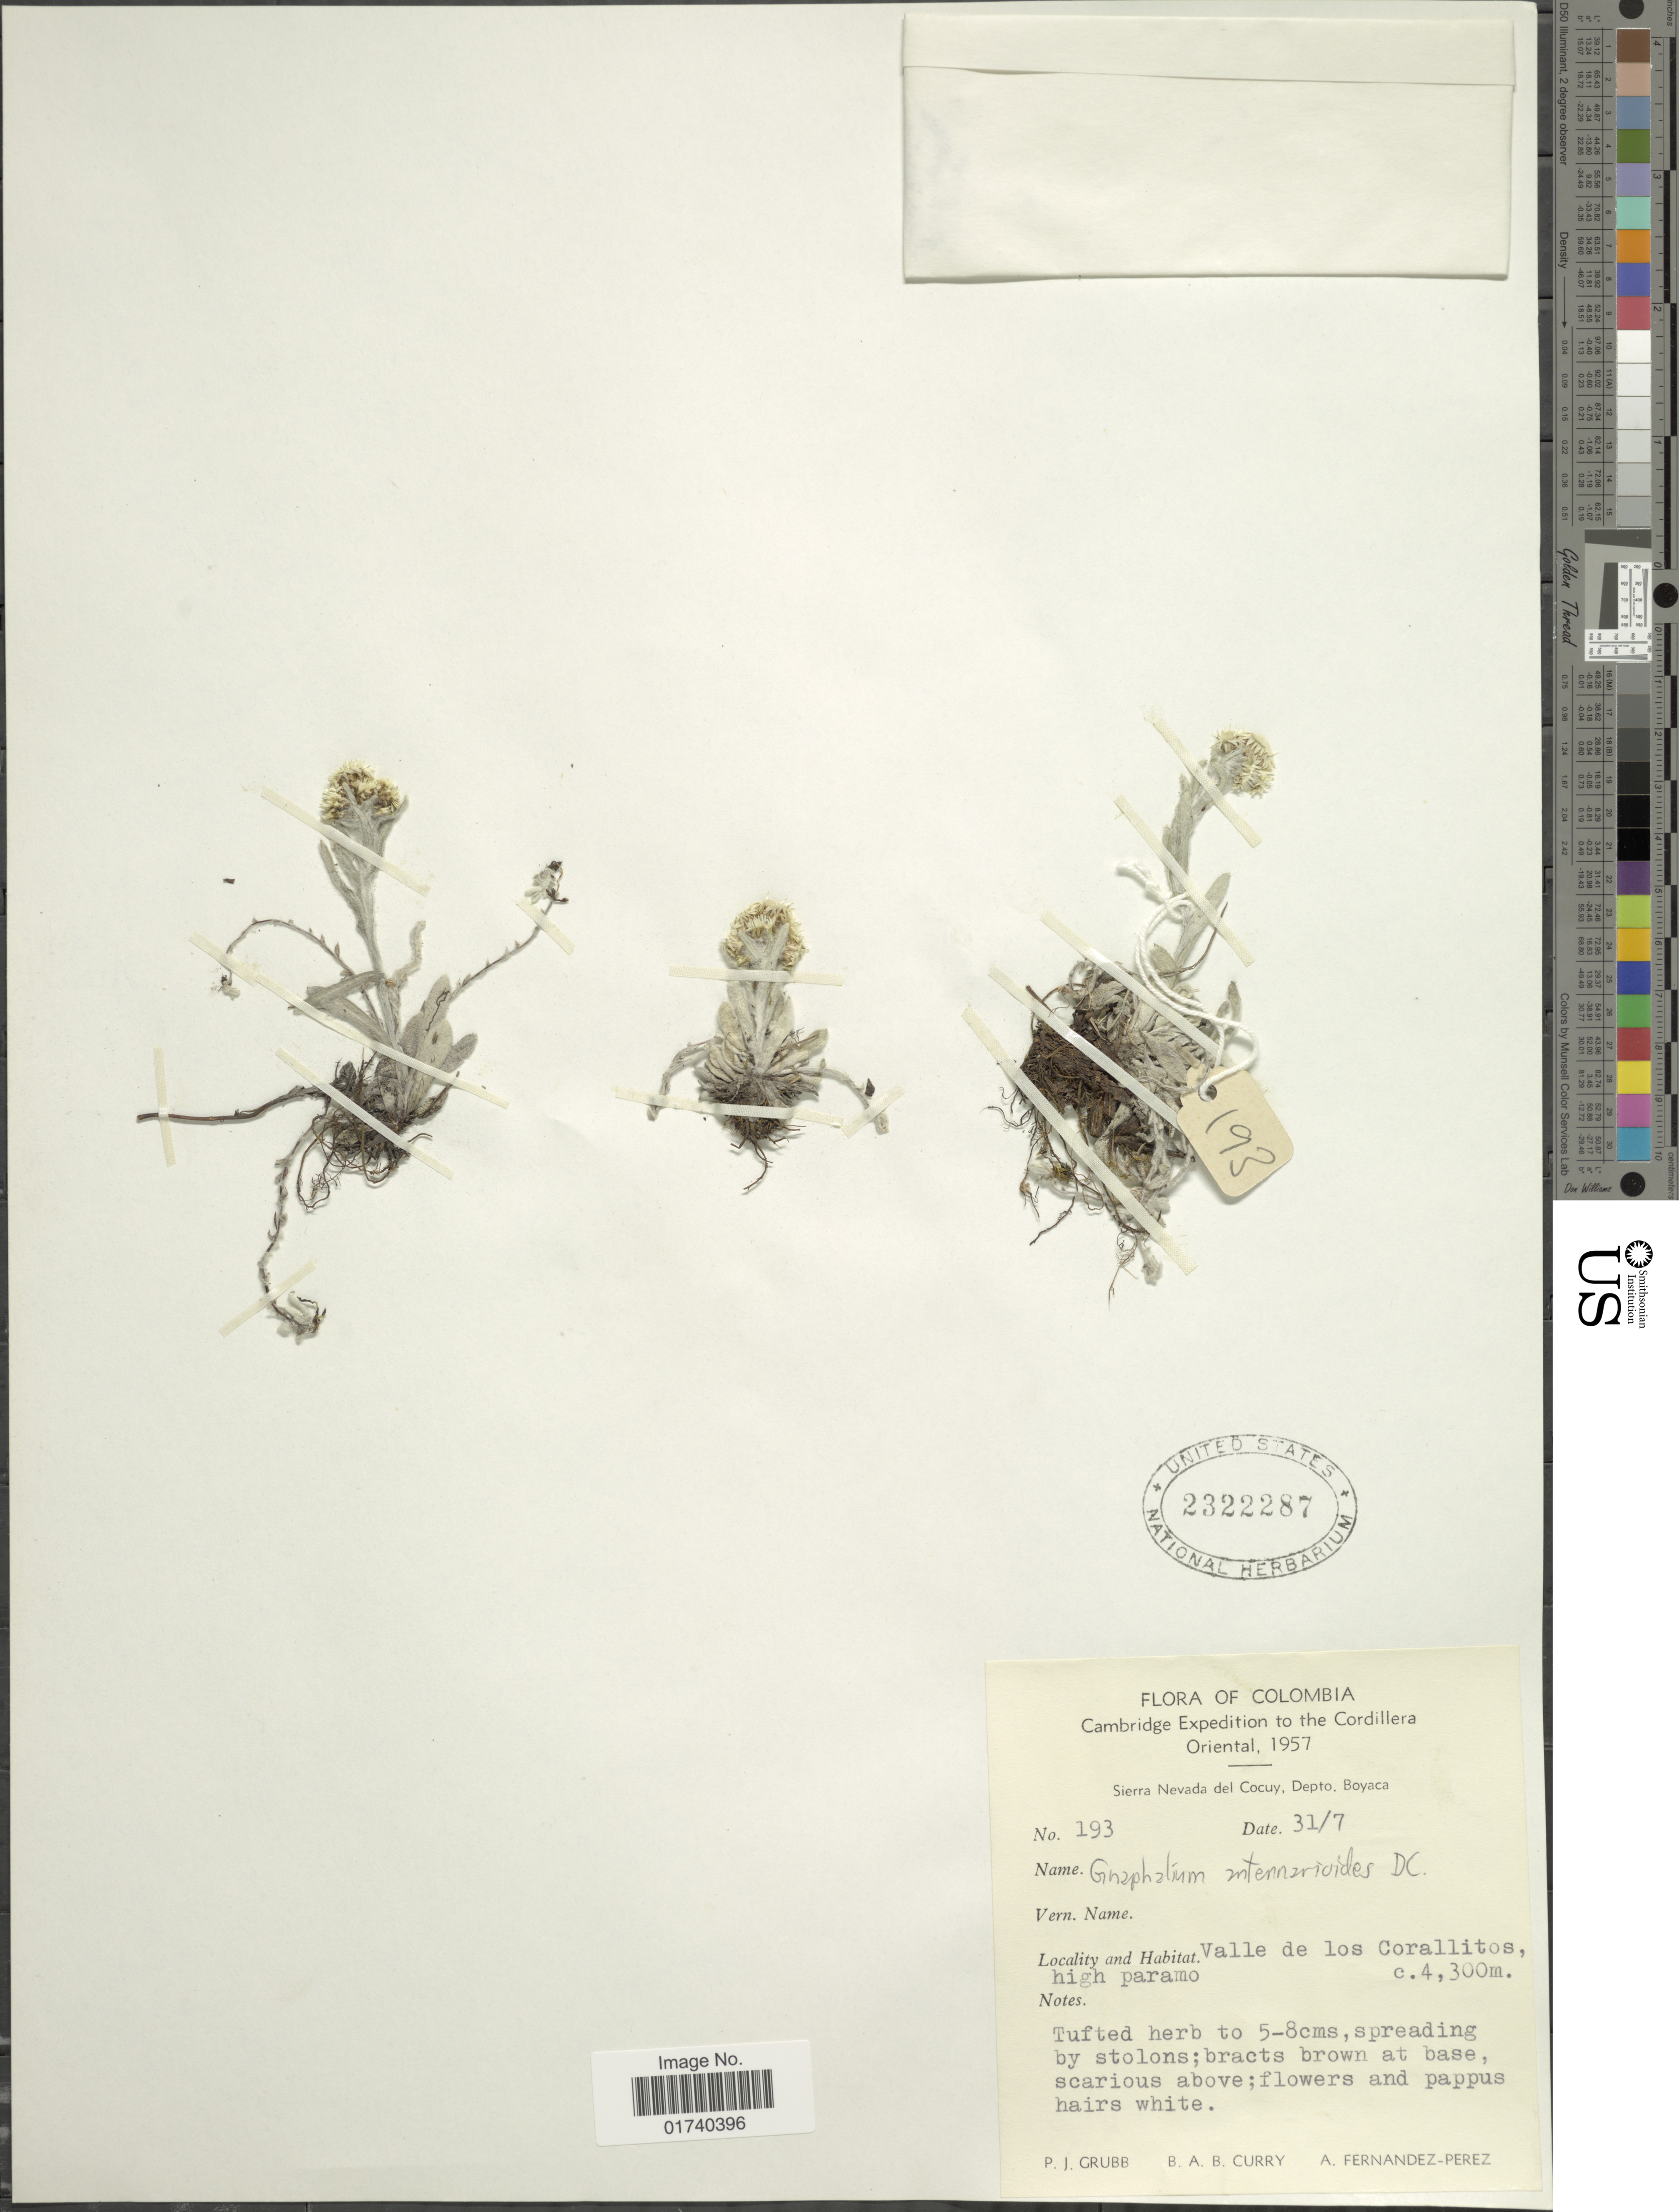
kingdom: Plantae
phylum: Tracheophyta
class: Magnoliopsida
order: Asterales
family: Asteraceae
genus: Chryselium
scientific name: Chryselium gnaphalioides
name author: (Kunth) Urtubey & S.E. Freire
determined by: Nesom, Guy L.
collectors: P. J. Grubb, B. A. B. Curry & A. Fernández-Pérez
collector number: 193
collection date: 1957-07-31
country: Colombia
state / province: Boyacá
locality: Cordillera Oriental, Sierra Nevada del Cocuy, Depto Boyaca, Valle de los Corallitos, high Paramo.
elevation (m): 4300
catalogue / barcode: US 2322287